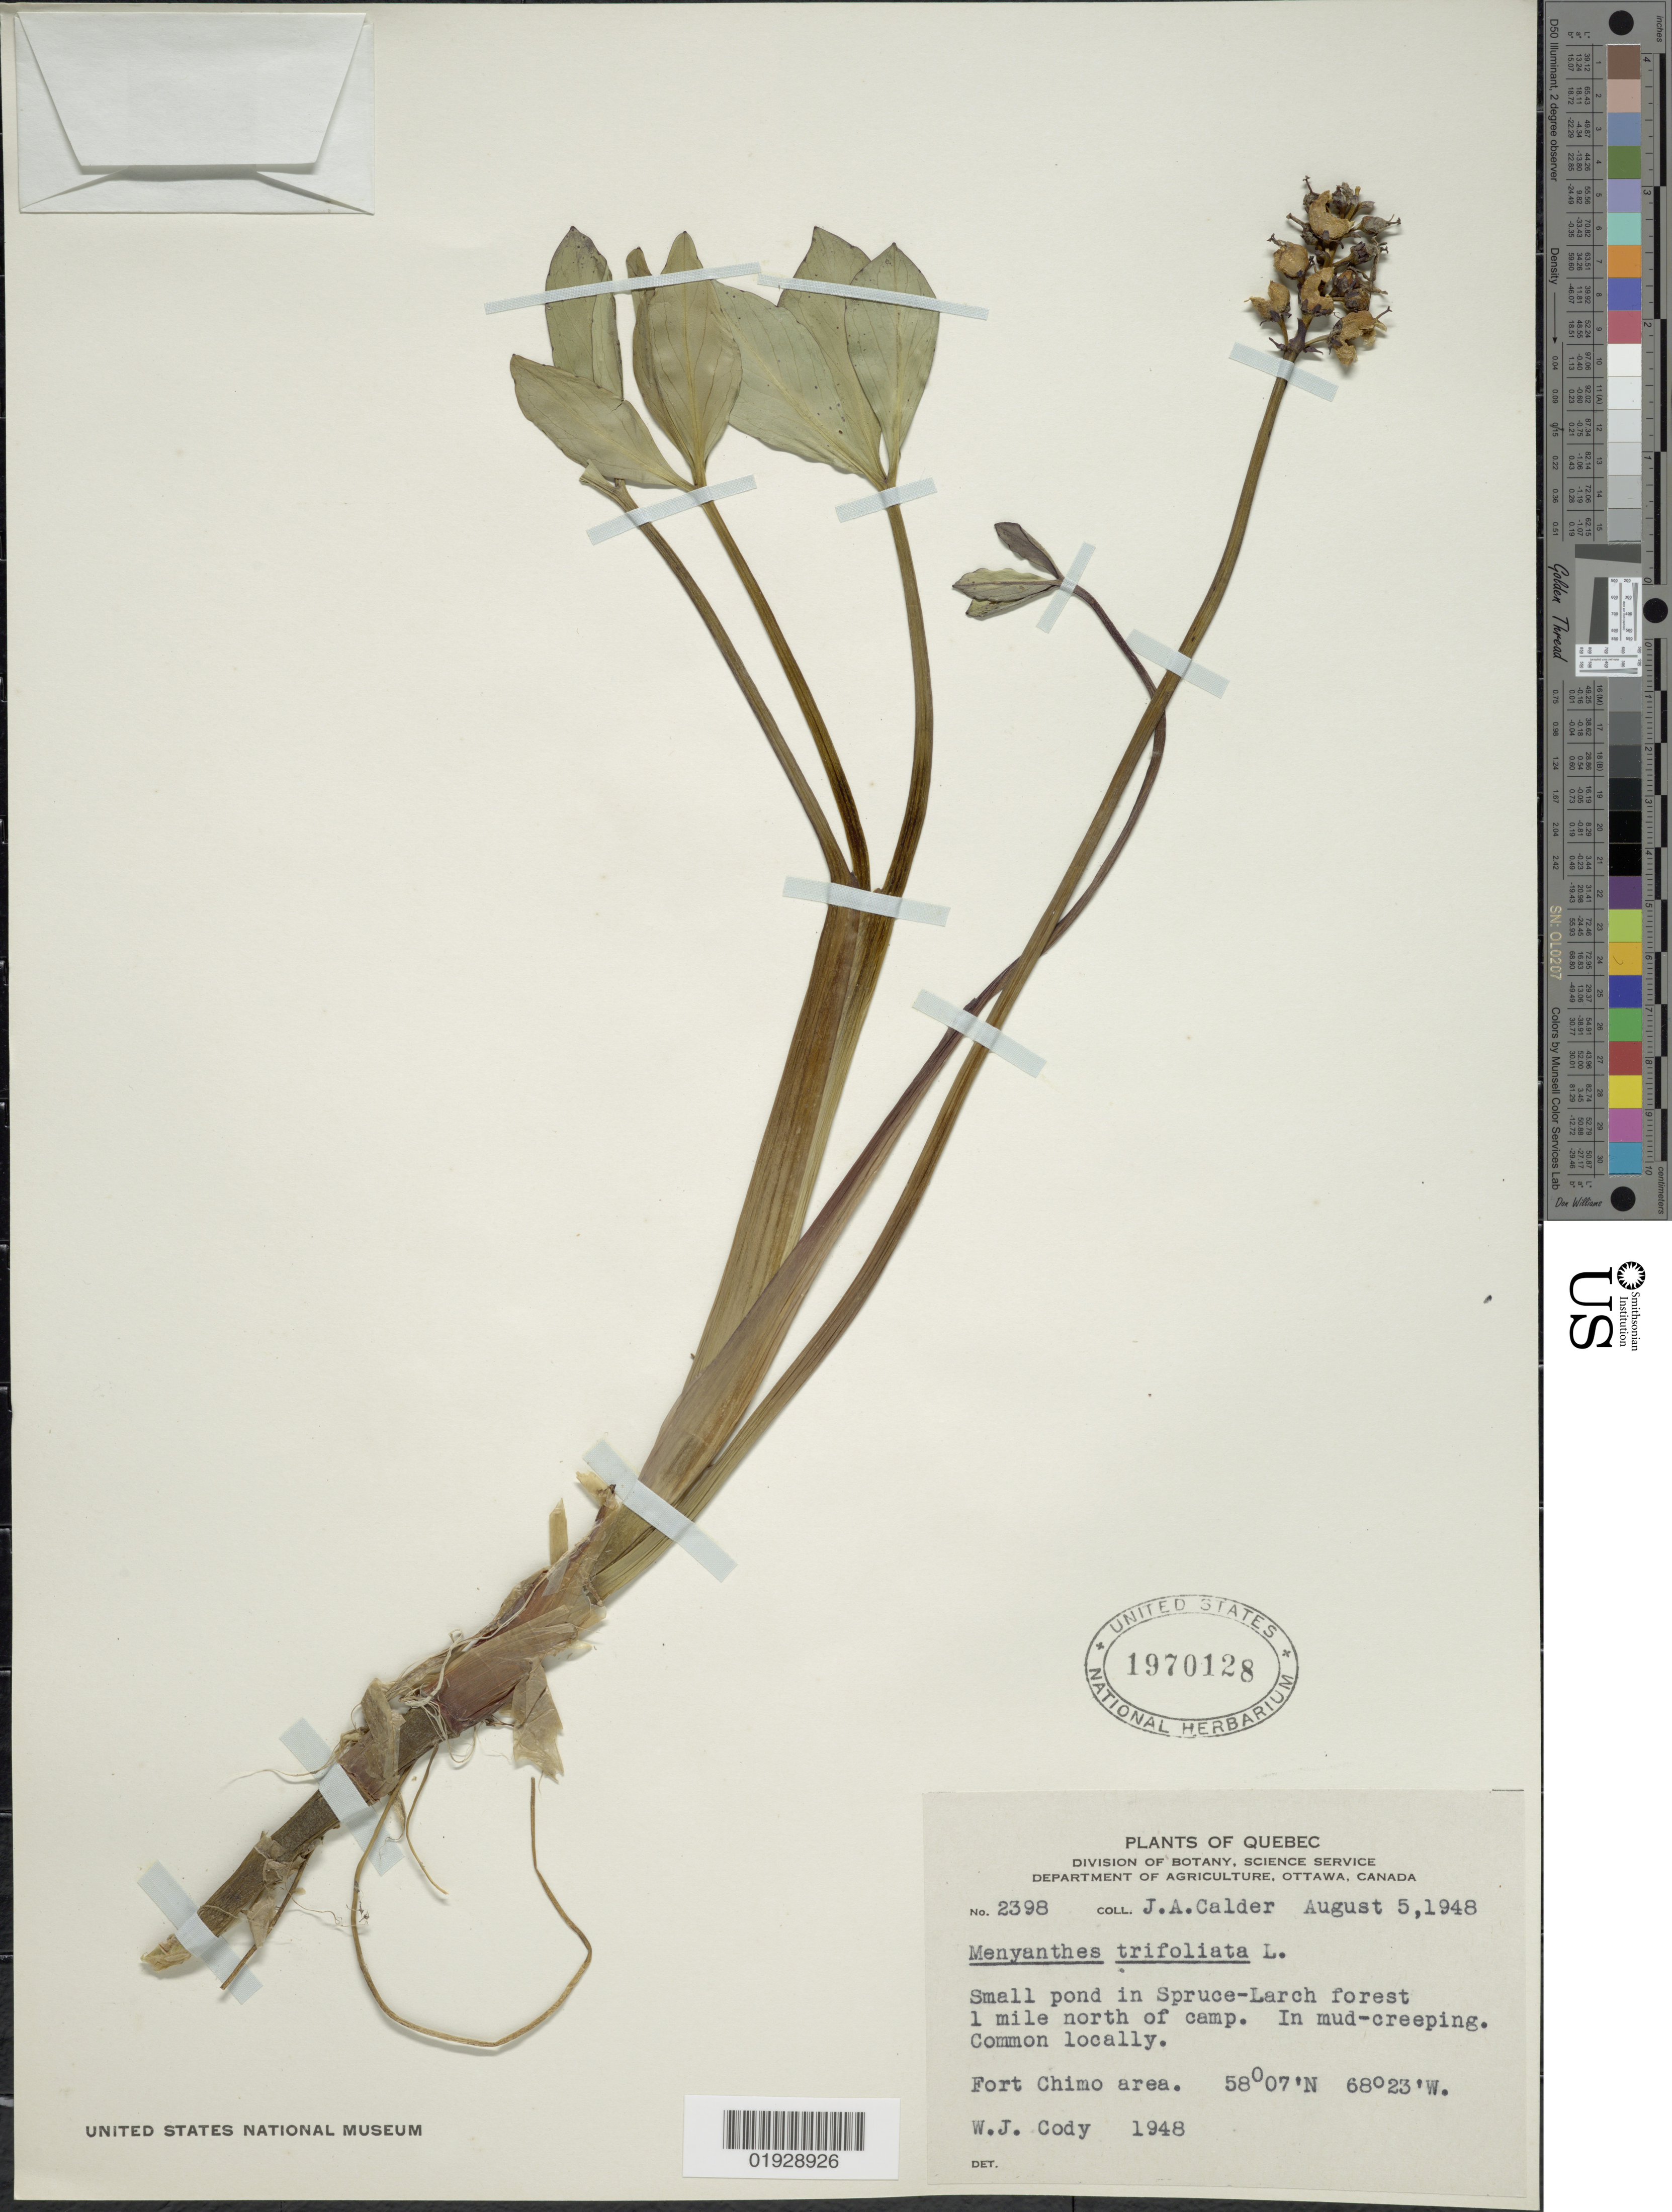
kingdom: Plantae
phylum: Tracheophyta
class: Magnoliopsida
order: Asterales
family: Menyanthaceae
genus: Menyanthes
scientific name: Menyanthes trifoliata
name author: L.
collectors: J. A. Calder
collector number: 2398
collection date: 1948-08-05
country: Canada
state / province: Quebec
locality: Small pond in Spruce-Larch forest 1 mile north of camp, Fort Chimo area.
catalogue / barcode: US 1970128